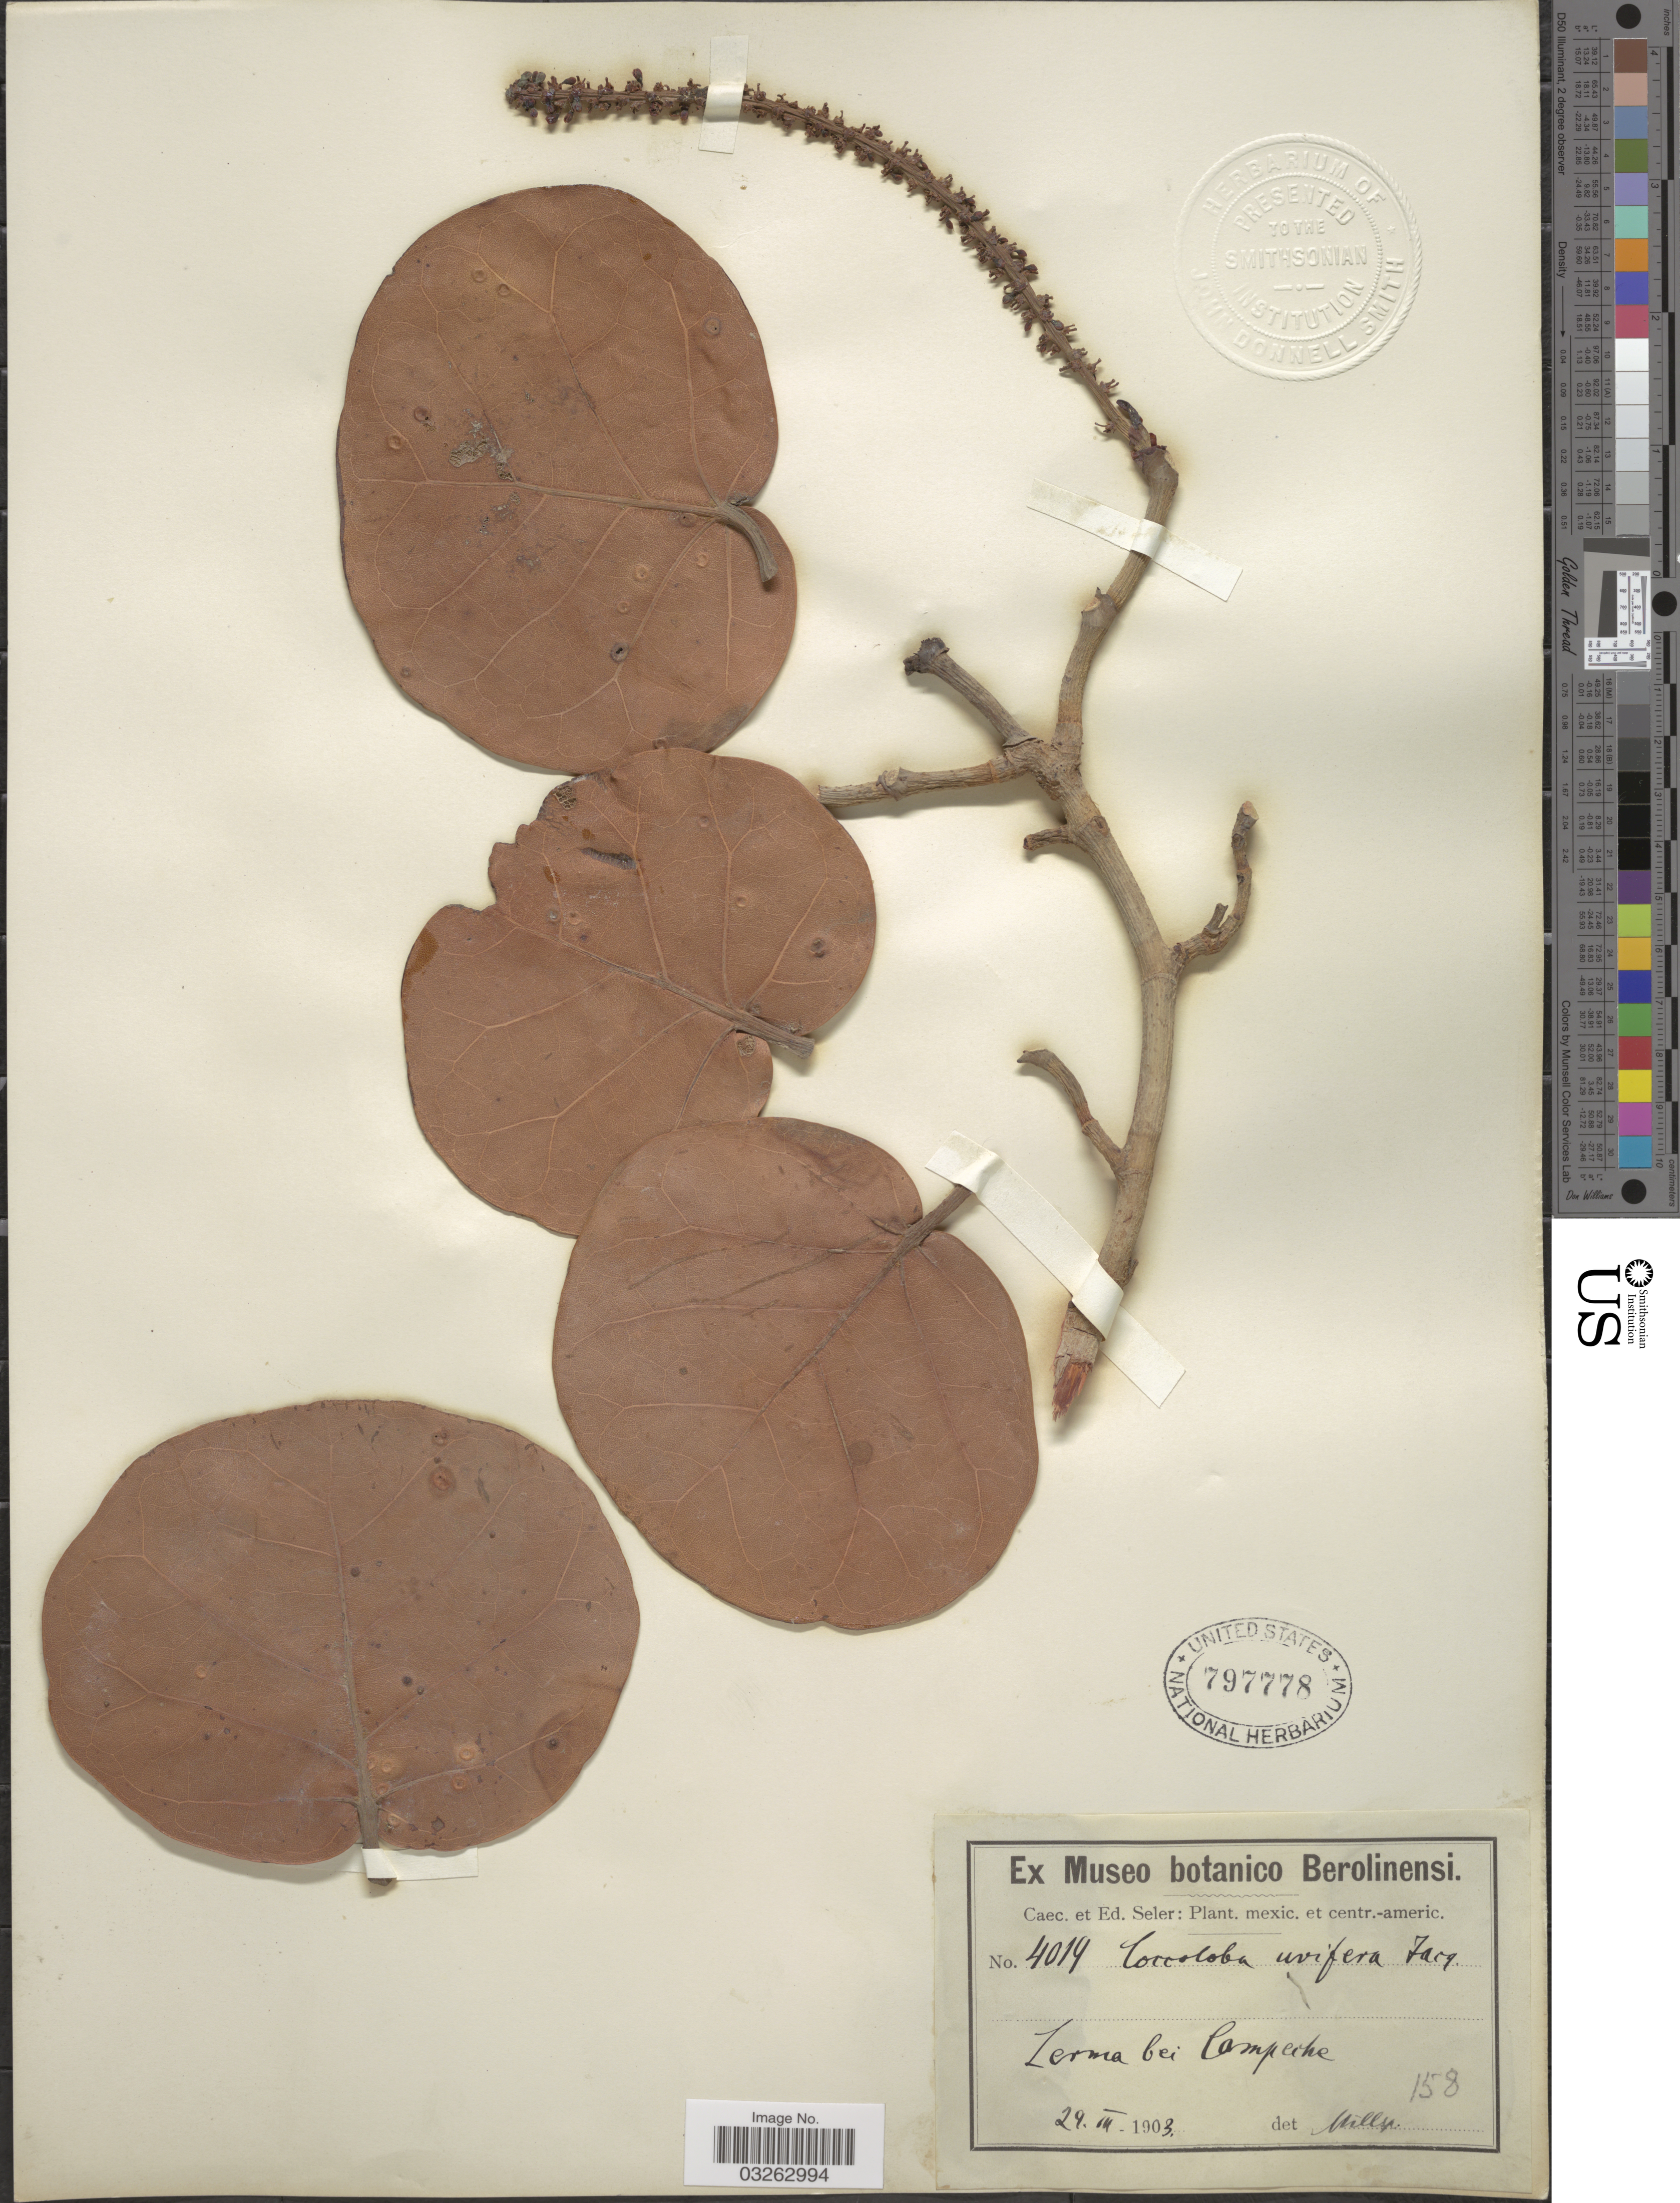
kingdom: Plantae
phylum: Tracheophyta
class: Magnoliopsida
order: Caryophyllales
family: Polygonaceae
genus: Coccoloba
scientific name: Coccoloba uvifera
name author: L.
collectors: C. Seler & E. G. Seler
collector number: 4014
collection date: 1903-03-29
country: Mexico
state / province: Campeche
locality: Lerma bei Campeche.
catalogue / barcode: US 797778